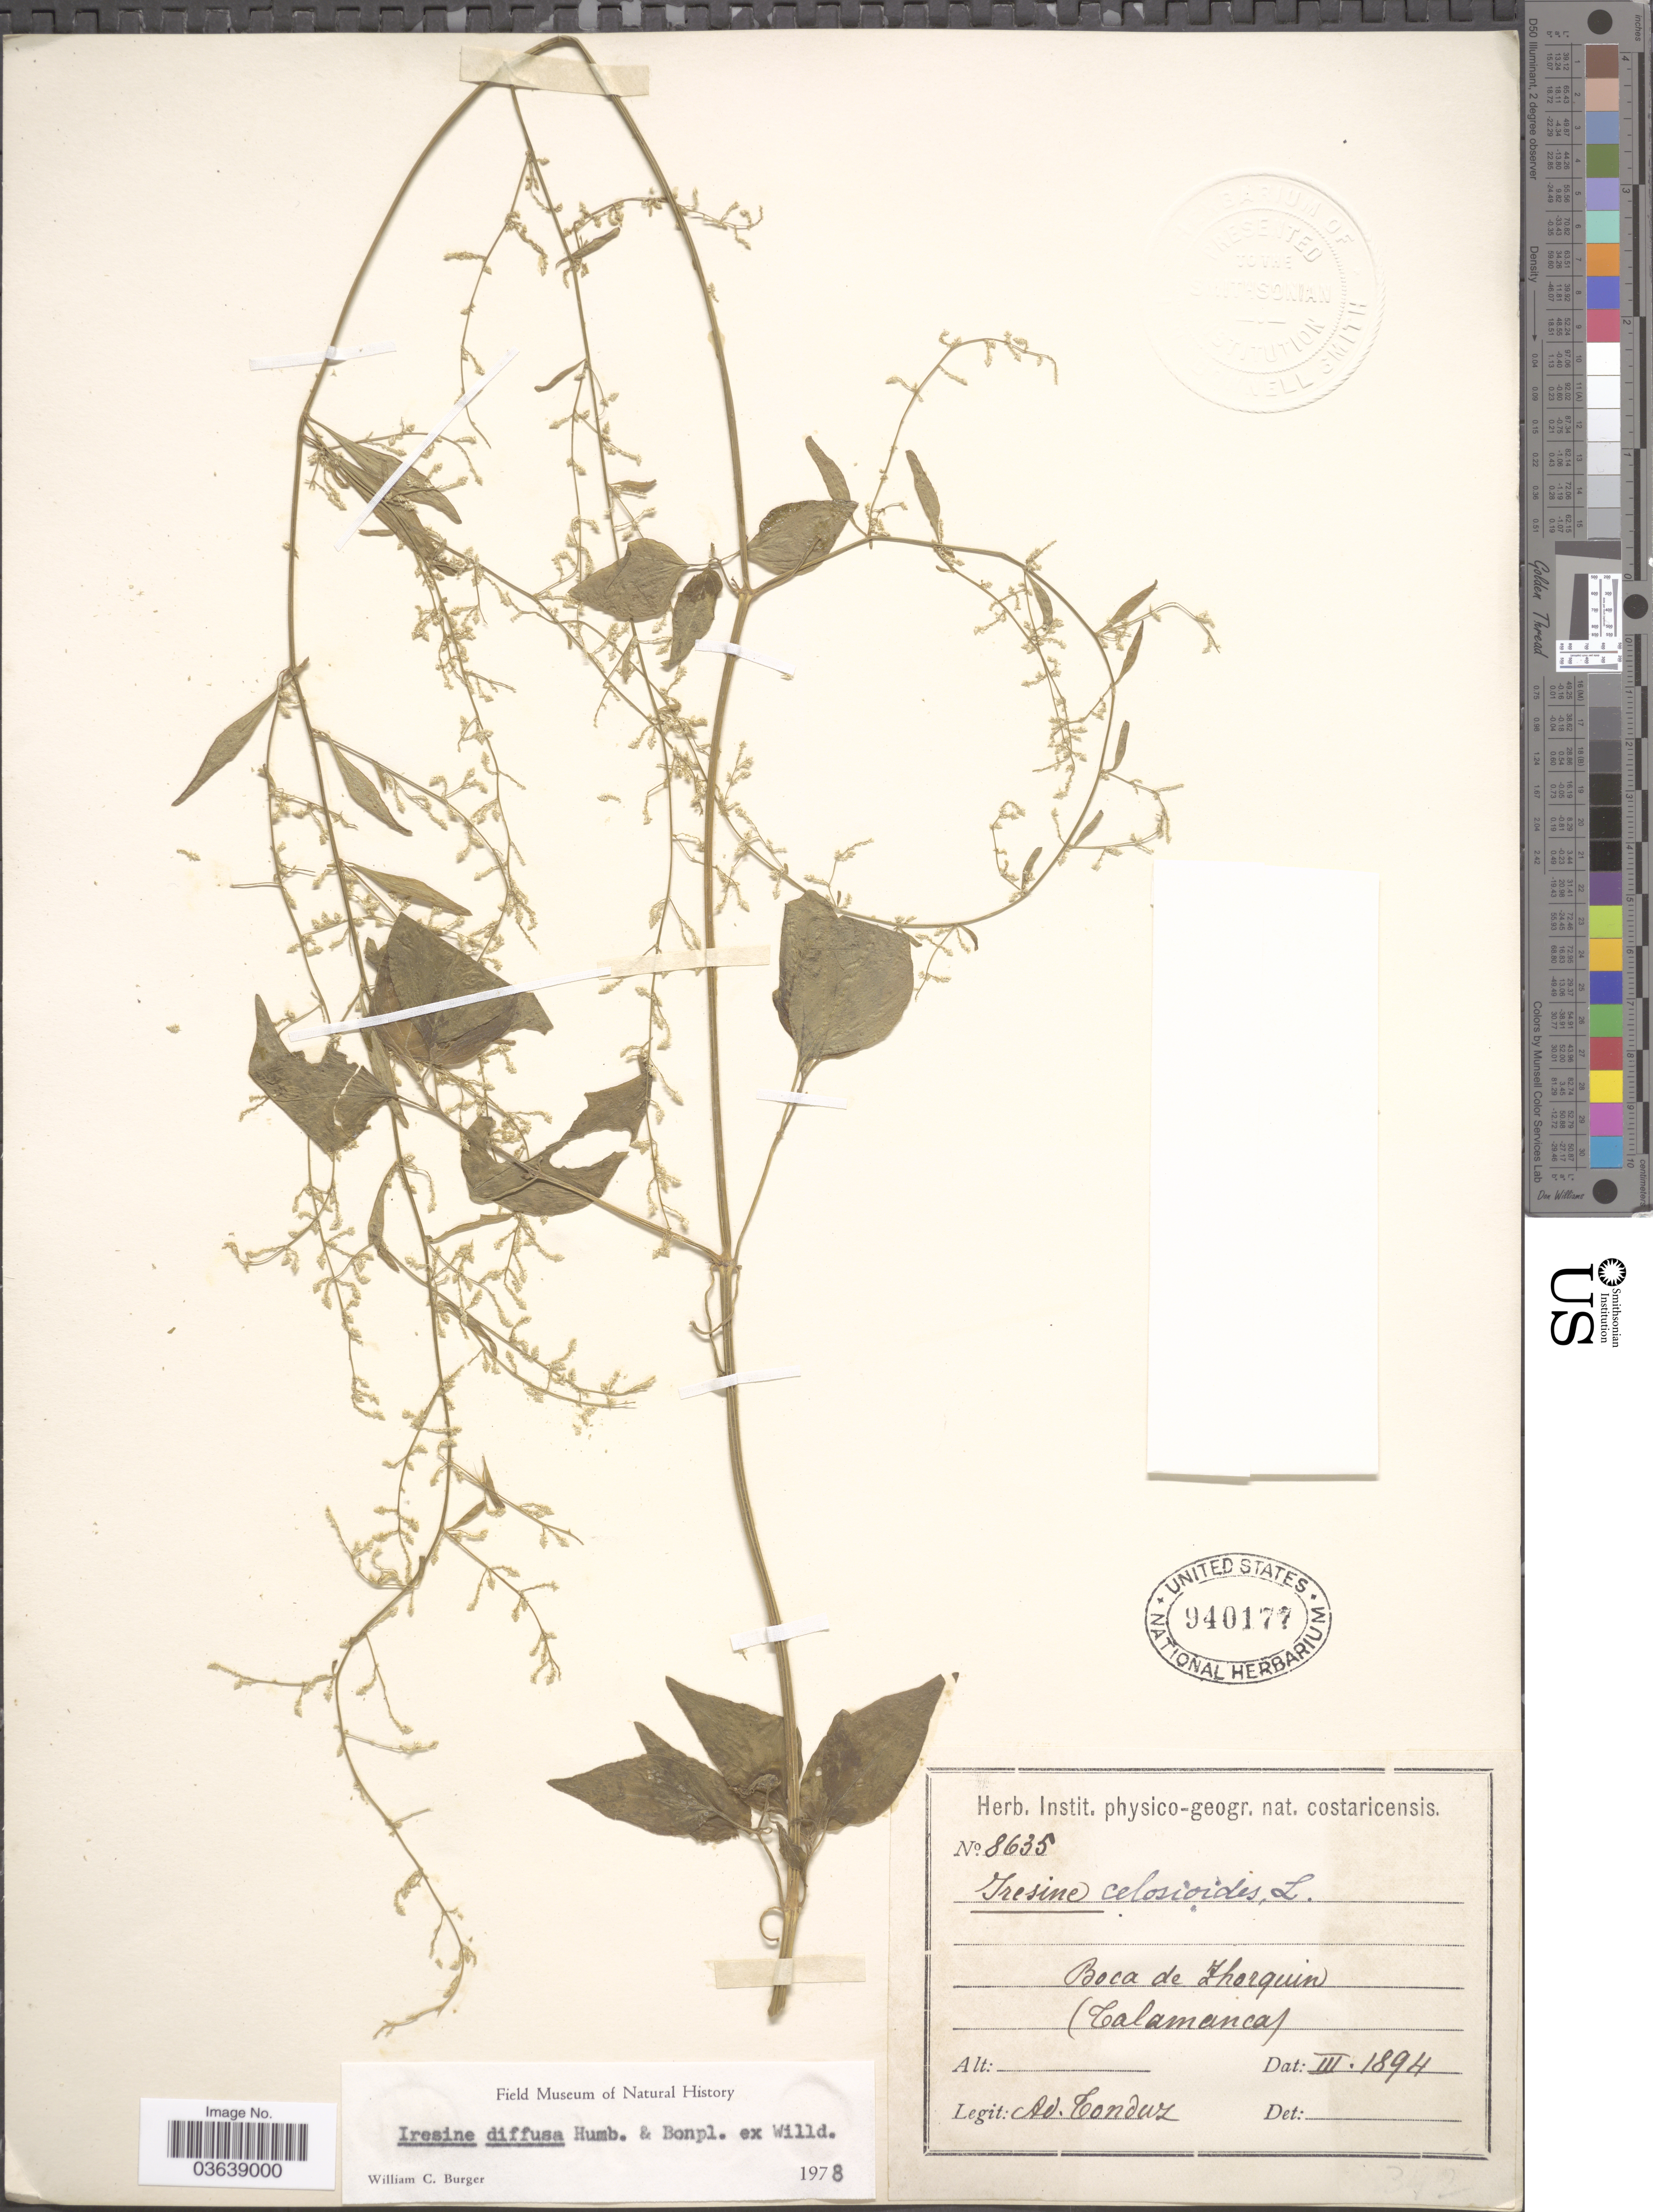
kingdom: Plantae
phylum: Tracheophyta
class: Magnoliopsida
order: Caryophyllales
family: Amaranthaceae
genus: Iresine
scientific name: Iresine celosia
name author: L.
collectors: A. Tonduz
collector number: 8635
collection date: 1894-03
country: Costa Rica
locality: Boca de Zhorquin (Talamanca).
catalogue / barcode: US 940177